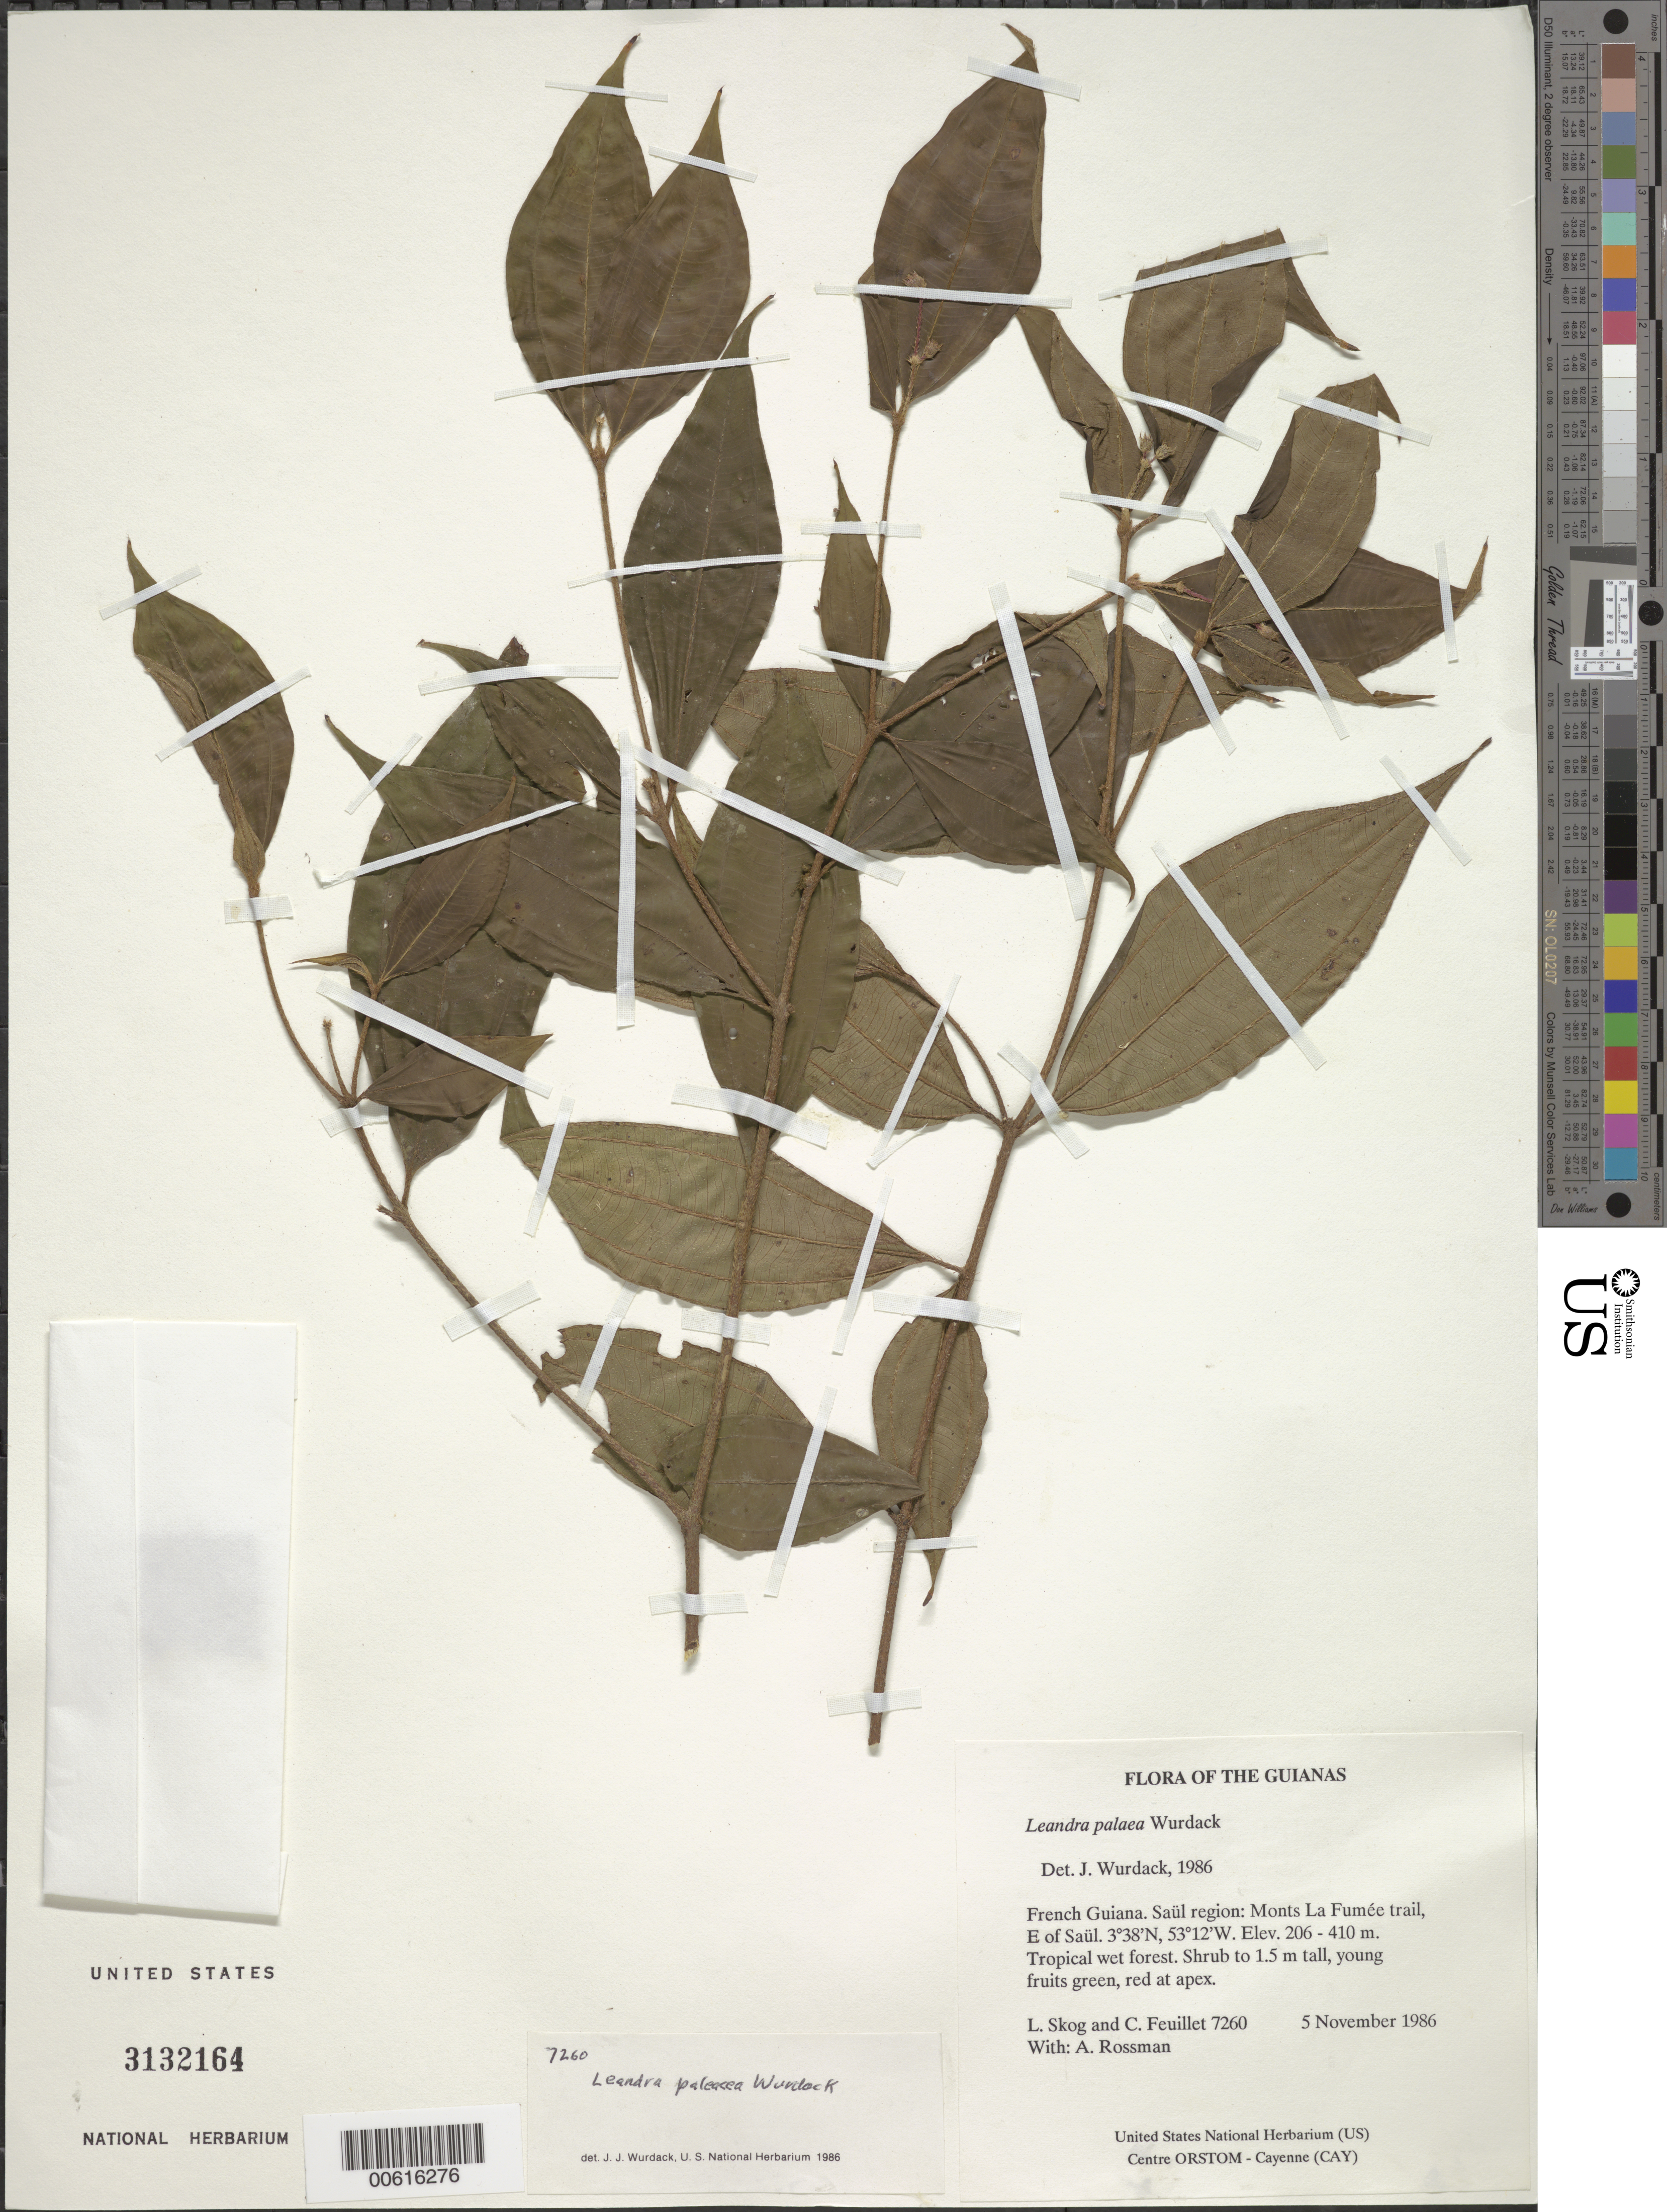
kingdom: Plantae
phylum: Tracheophyta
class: Magnoliopsida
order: Myrtales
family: Melastomataceae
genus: Leandra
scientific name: Leandra paleacea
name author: Wurdack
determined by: Wurdack, John J., (US), US (UNITED STATES)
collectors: L. E. Skog, C. Feuillet & A. Rossman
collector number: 7260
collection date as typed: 5 November 1986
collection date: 1986-11-05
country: French Guiana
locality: Monts La Fumée trail, E of Saül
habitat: Tropical wet forest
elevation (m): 206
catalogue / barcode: US 3132164